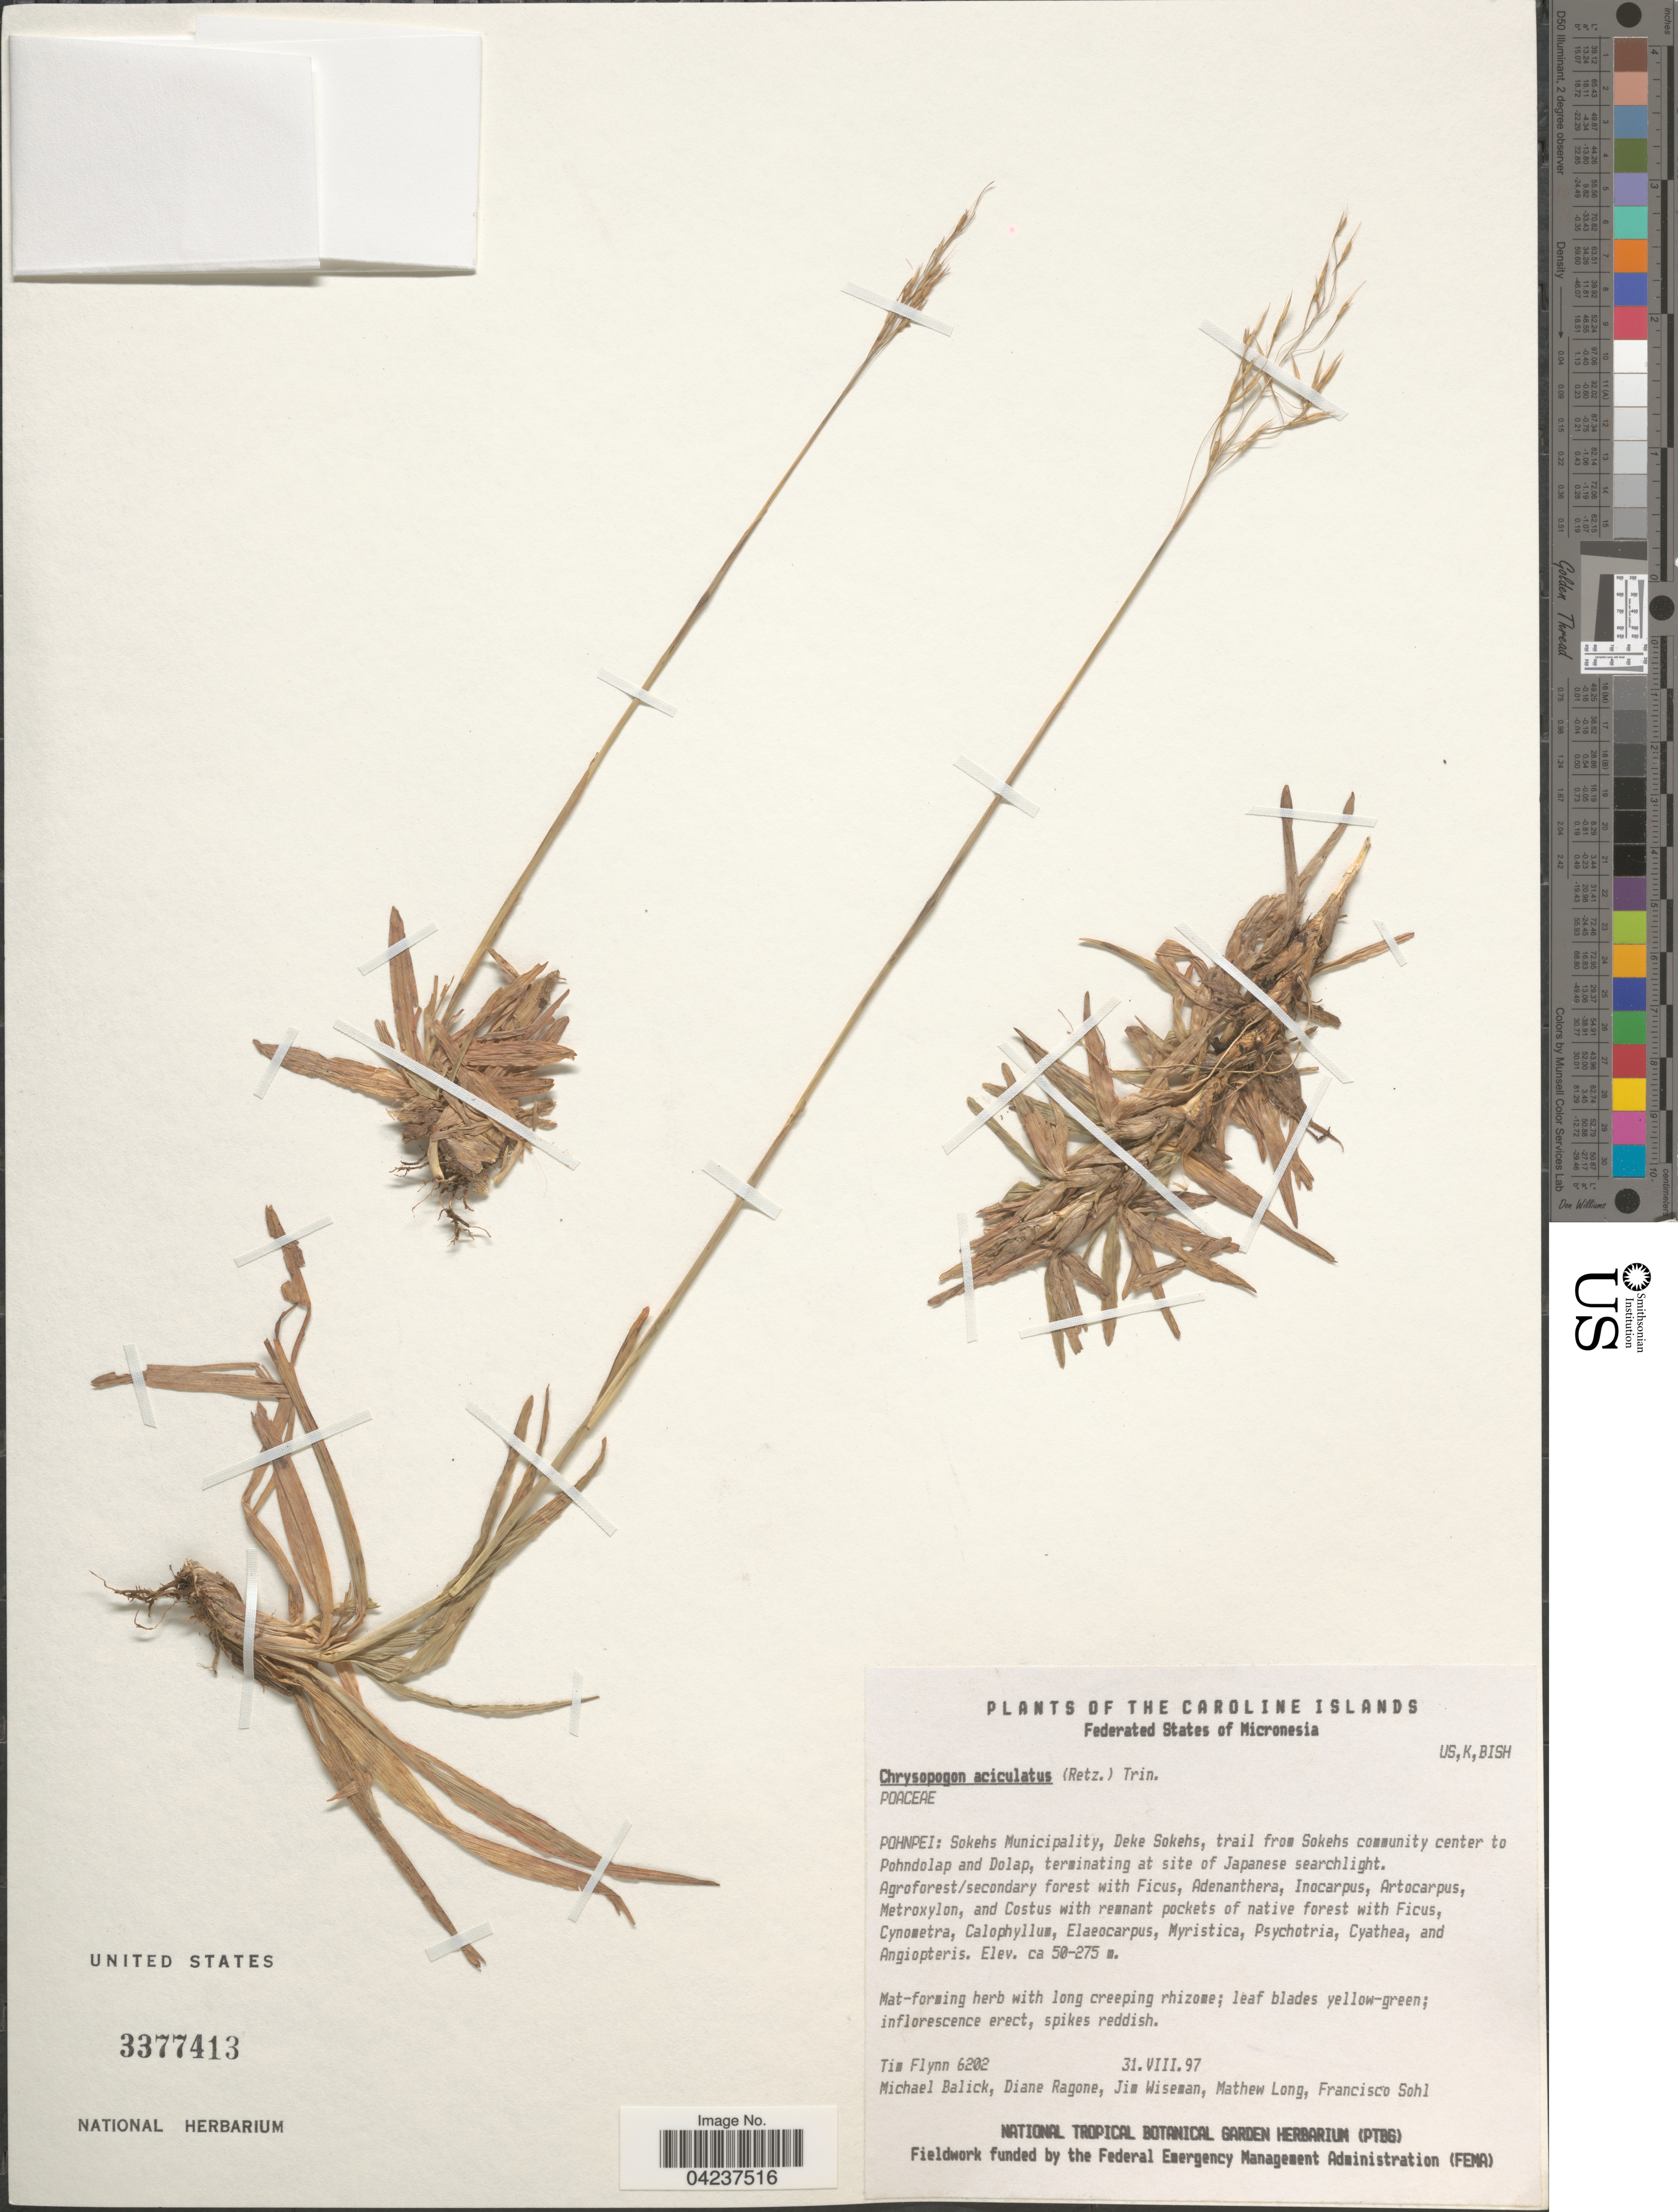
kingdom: Plantae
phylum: Tracheophyta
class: Liliopsida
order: Poales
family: Poaceae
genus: Chrysopogon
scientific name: Chrysopogon aciculatus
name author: (Retz.) Trin.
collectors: T. Flynn, M. J. Balick, D. Ragone, J. Wiseman & et al.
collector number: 6202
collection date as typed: Transcribed d/m/y: 31/8/97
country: Micronesia, Federated States of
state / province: Pohnpei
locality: The Caroline Islands. Federated States of Micronesia. Sokehs Municipality, Deke Sokehs, trail from Sokehs community center to Pohndolap and Dolap, terminating at site of Japanese searchlight.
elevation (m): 50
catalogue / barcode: US 3377413